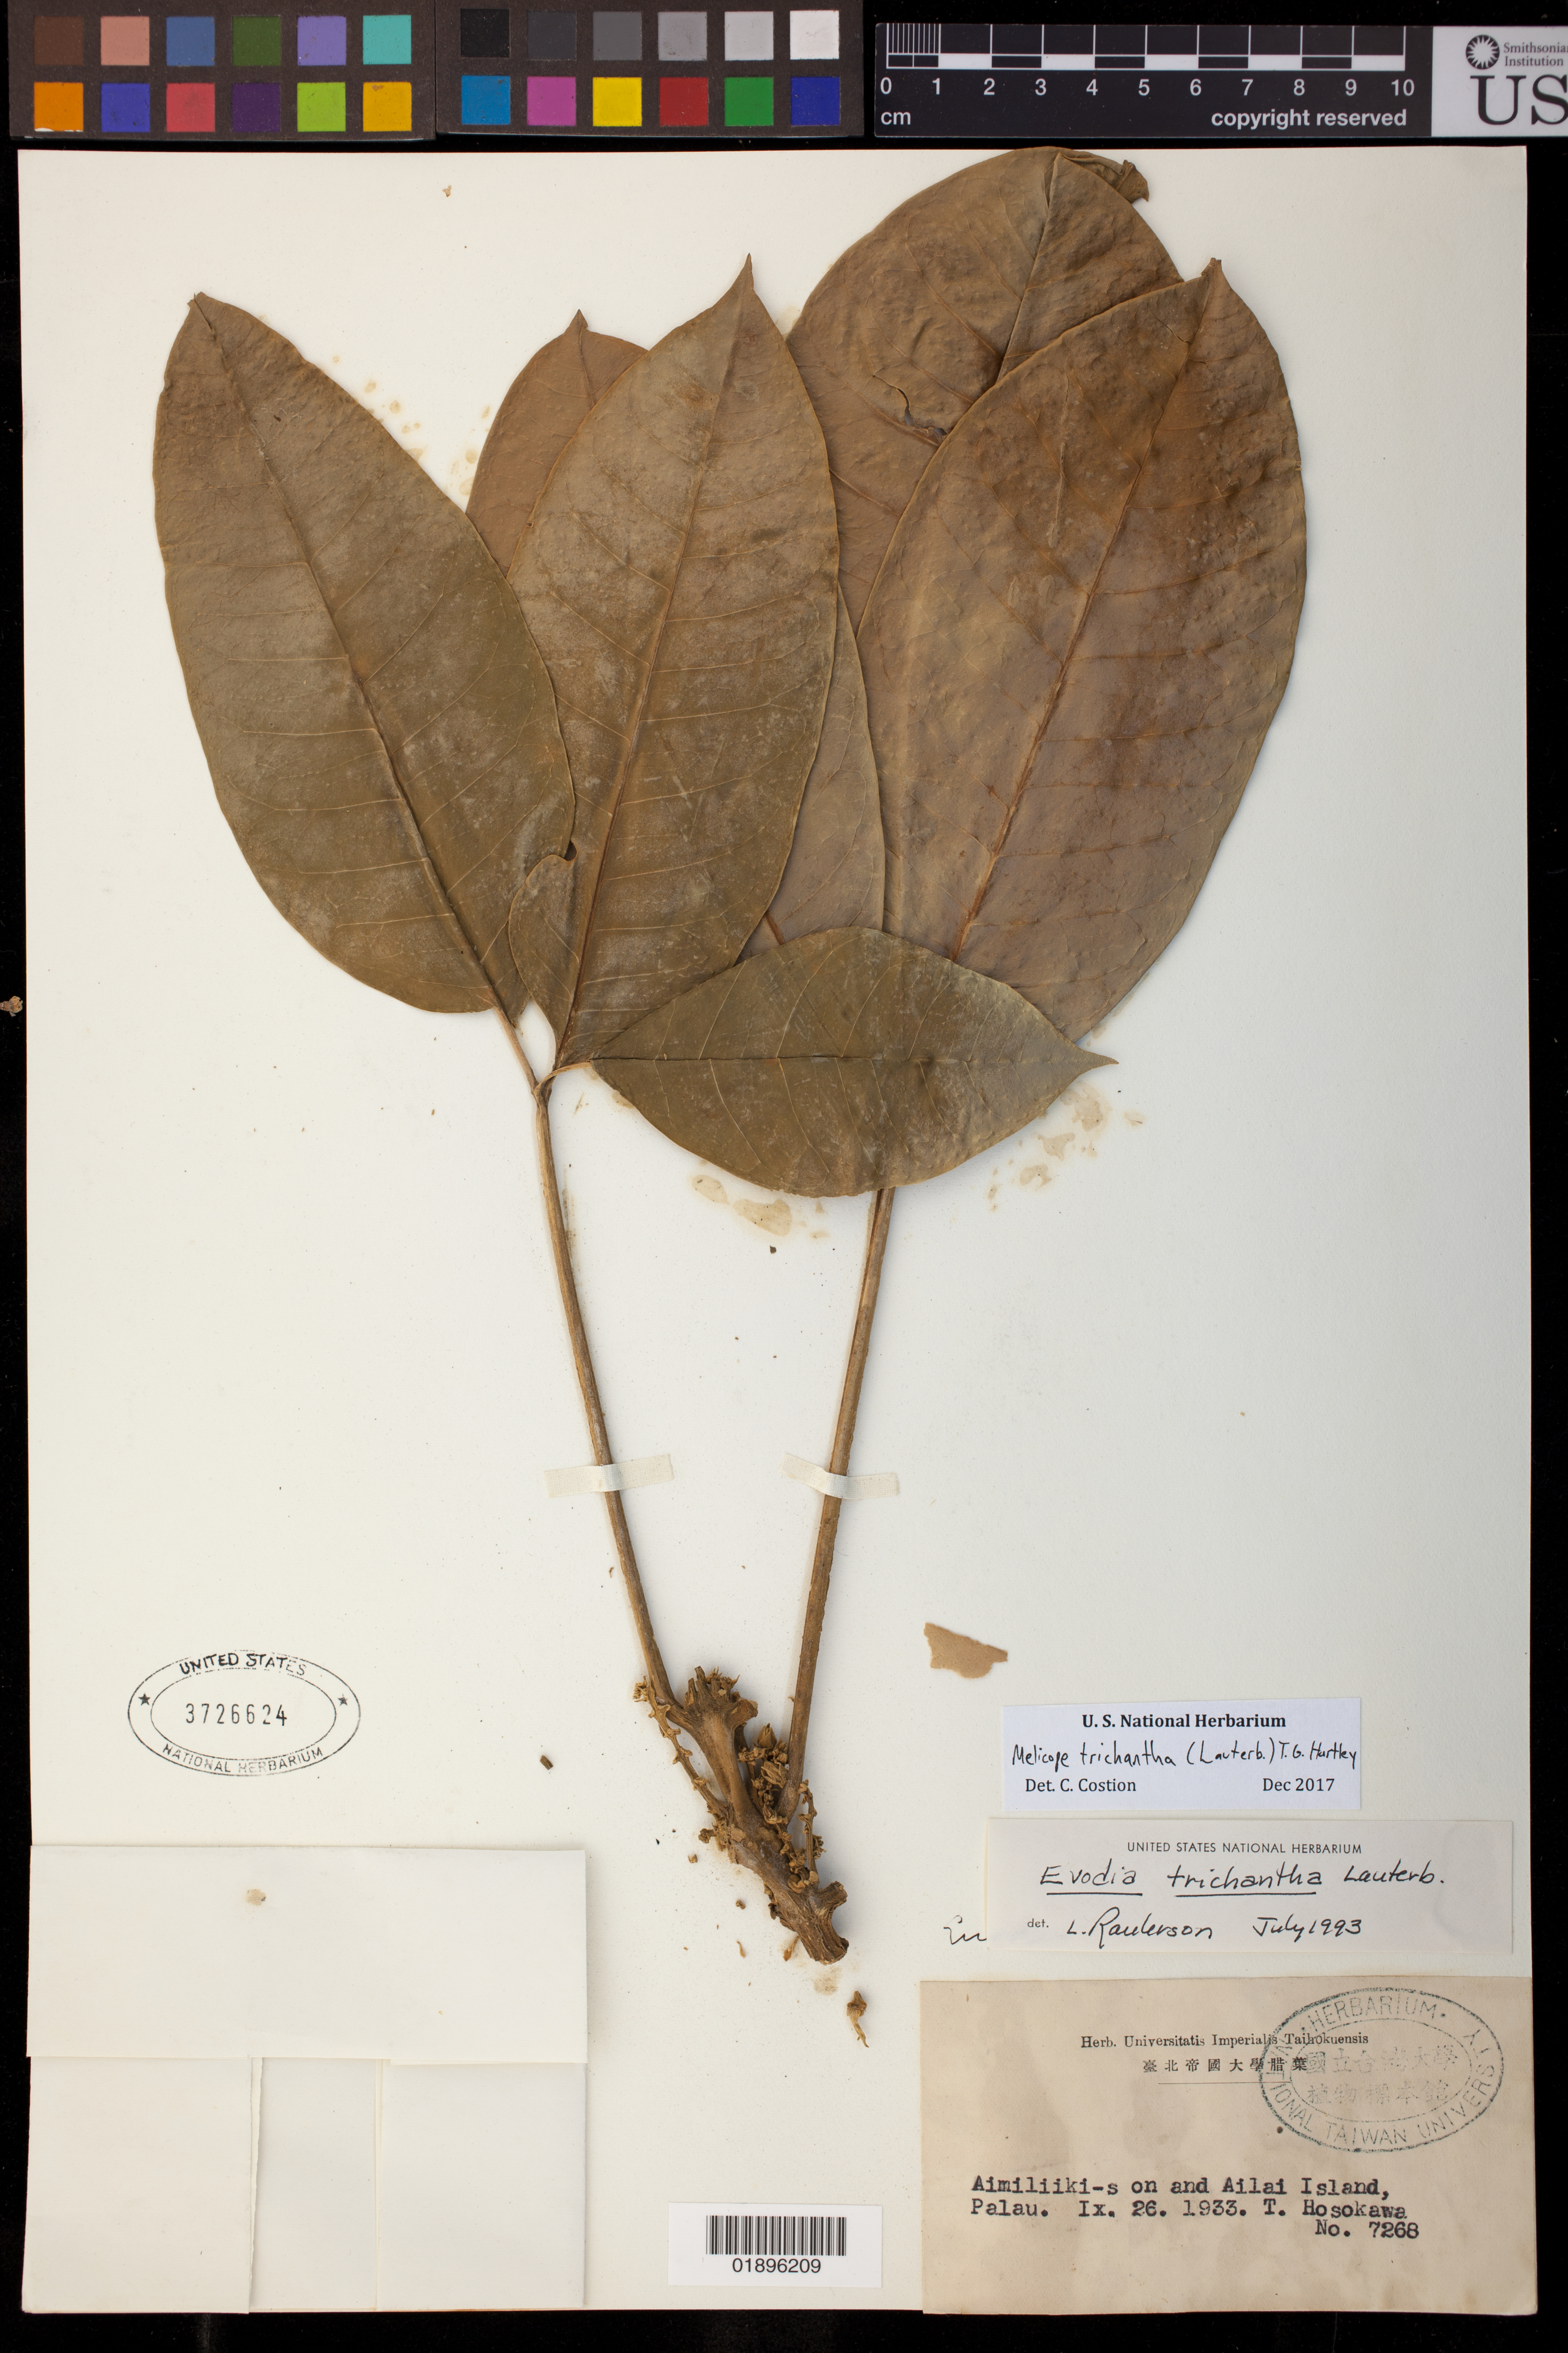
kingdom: Plantae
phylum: Tracheophyta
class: Magnoliopsida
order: Sapindales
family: Rutaceae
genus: Melicope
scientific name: Melicope trichantha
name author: (Lauterb.) T.G. Hartley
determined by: Costion, C.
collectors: T. Hosokawa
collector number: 7268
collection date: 1933-09-26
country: Palau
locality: Aimiliiki-son and Ailai Island, Palau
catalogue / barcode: US 3726624